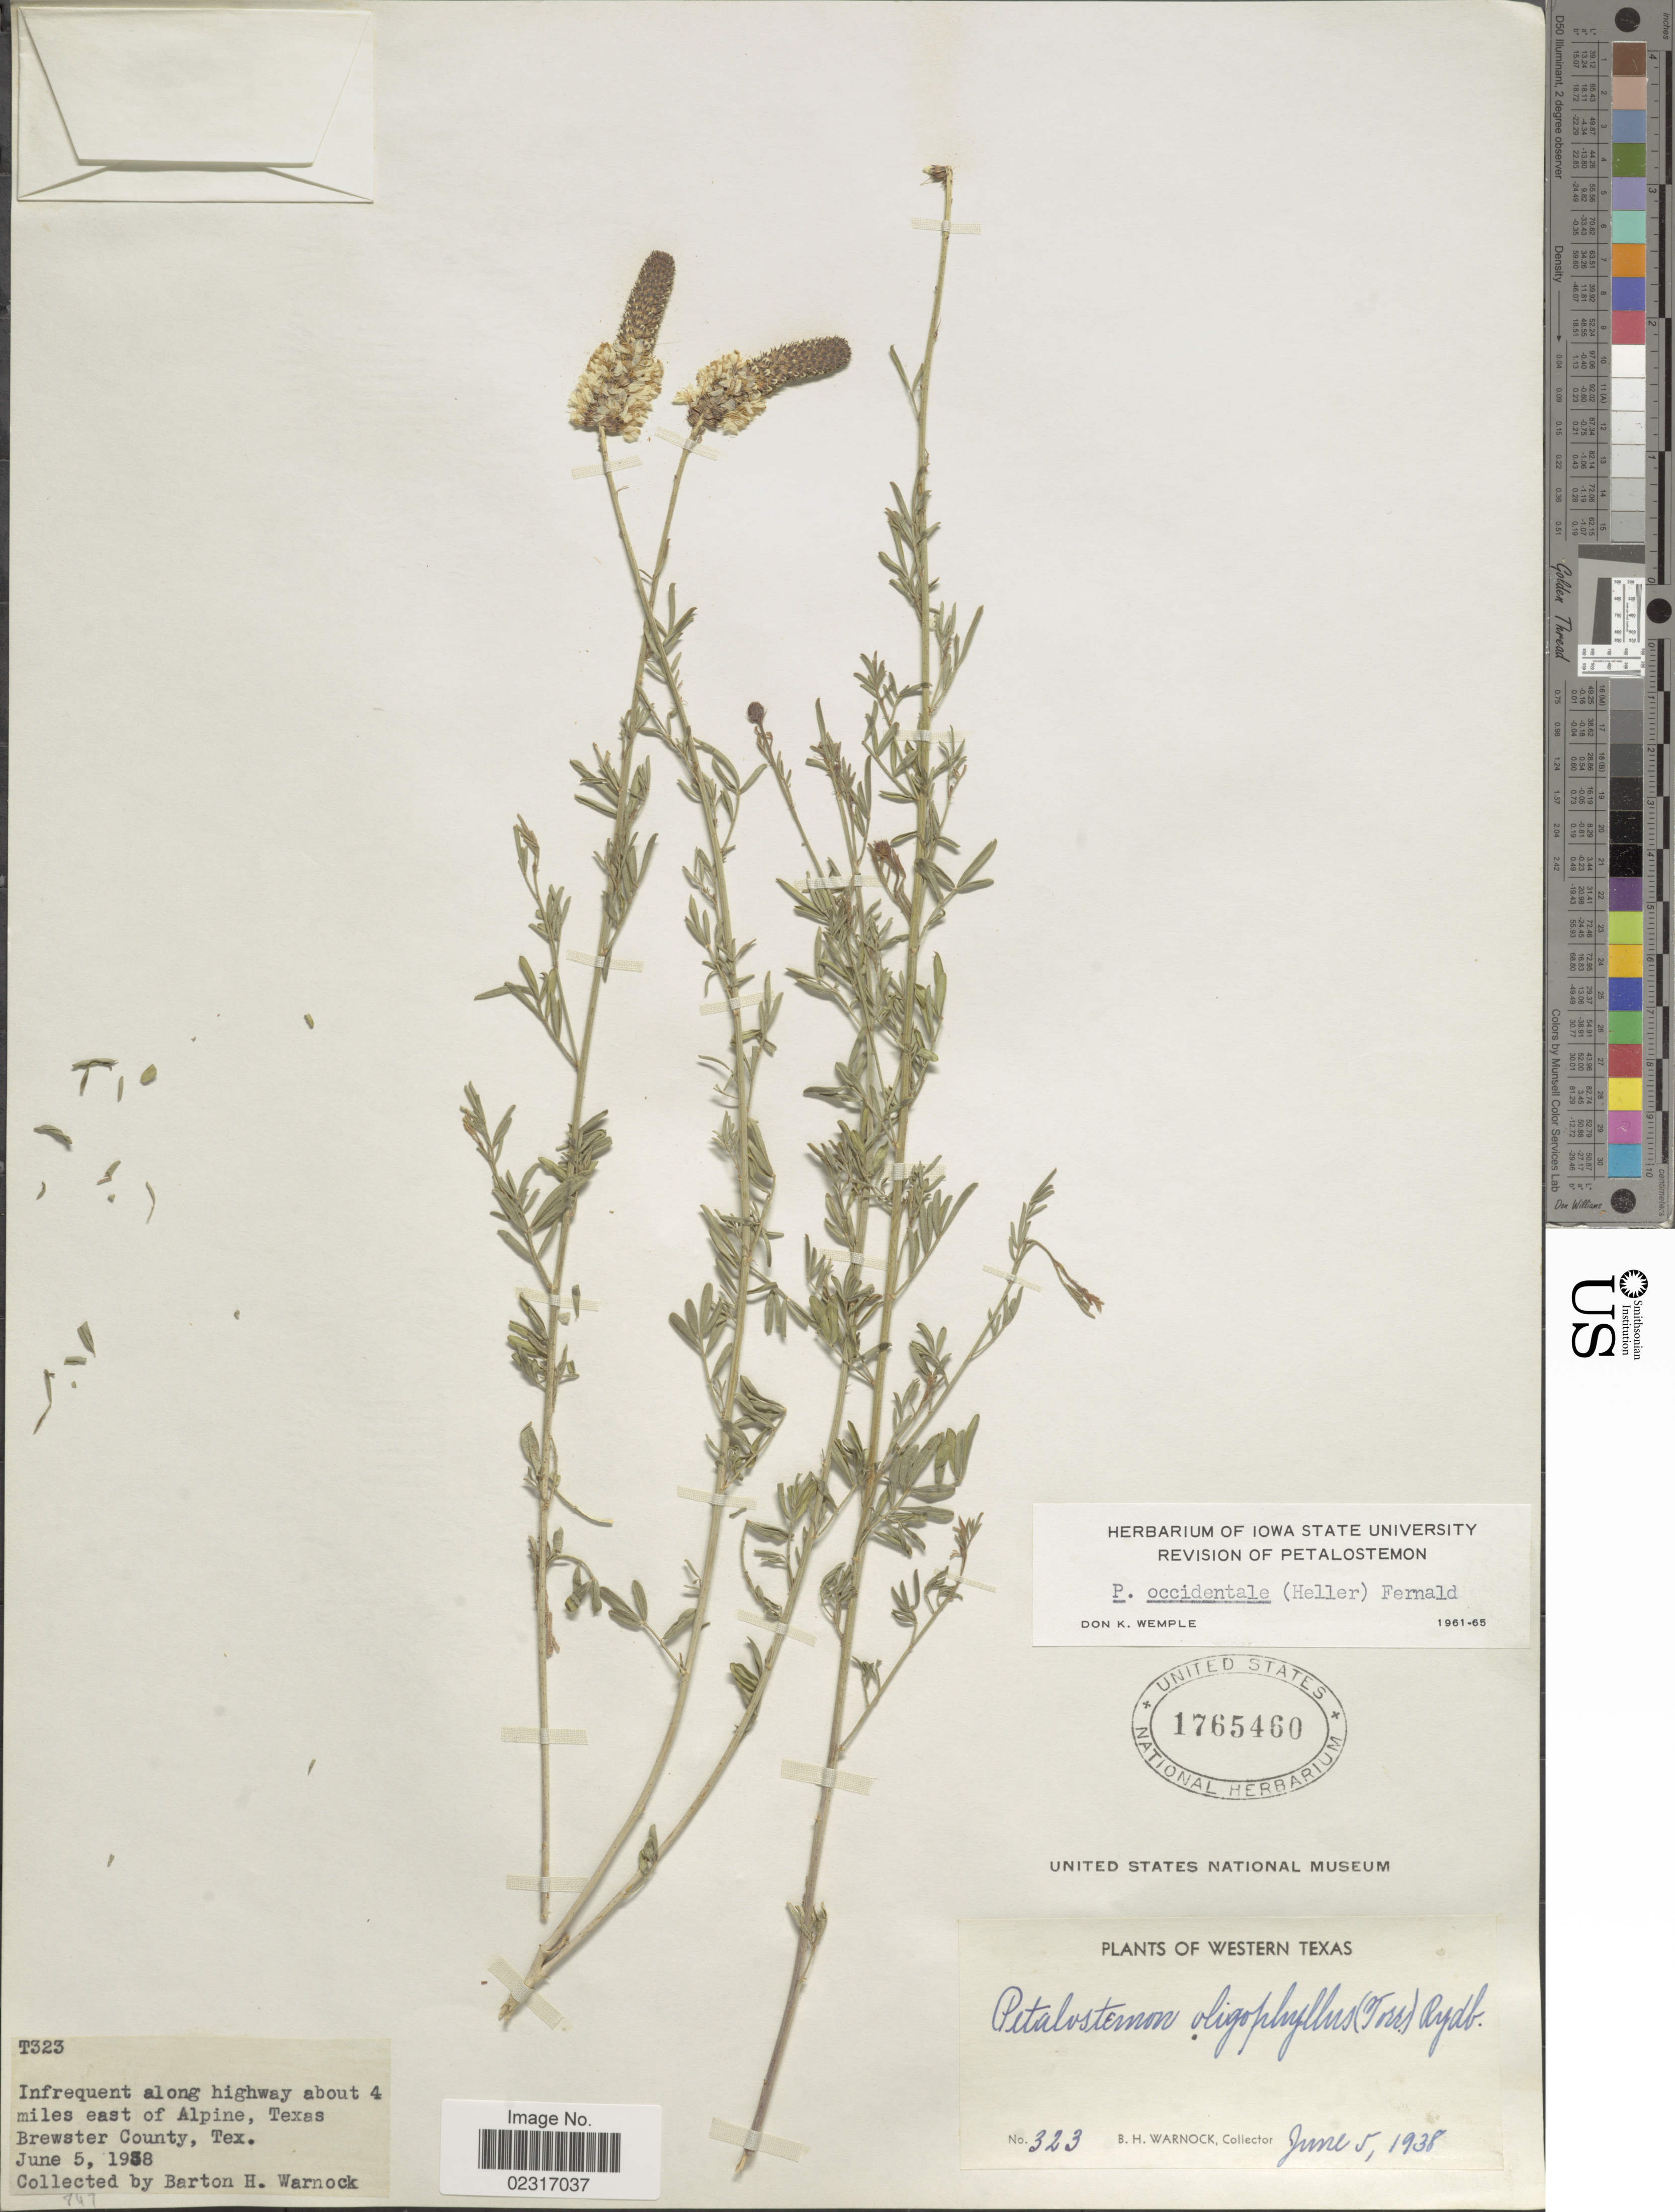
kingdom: Plantae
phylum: Tracheophyta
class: Magnoliopsida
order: Fabales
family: Fabaceae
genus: Dalea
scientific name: Dalea candida var. oligophylla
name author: (Torr) Shinners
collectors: B. H. Warnock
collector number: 323/T323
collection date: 1938-06-05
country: United States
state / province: Texas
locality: Western Texas. along highway about 4 miles east of Alpine, Texas. Brewster County.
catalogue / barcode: US 1765460